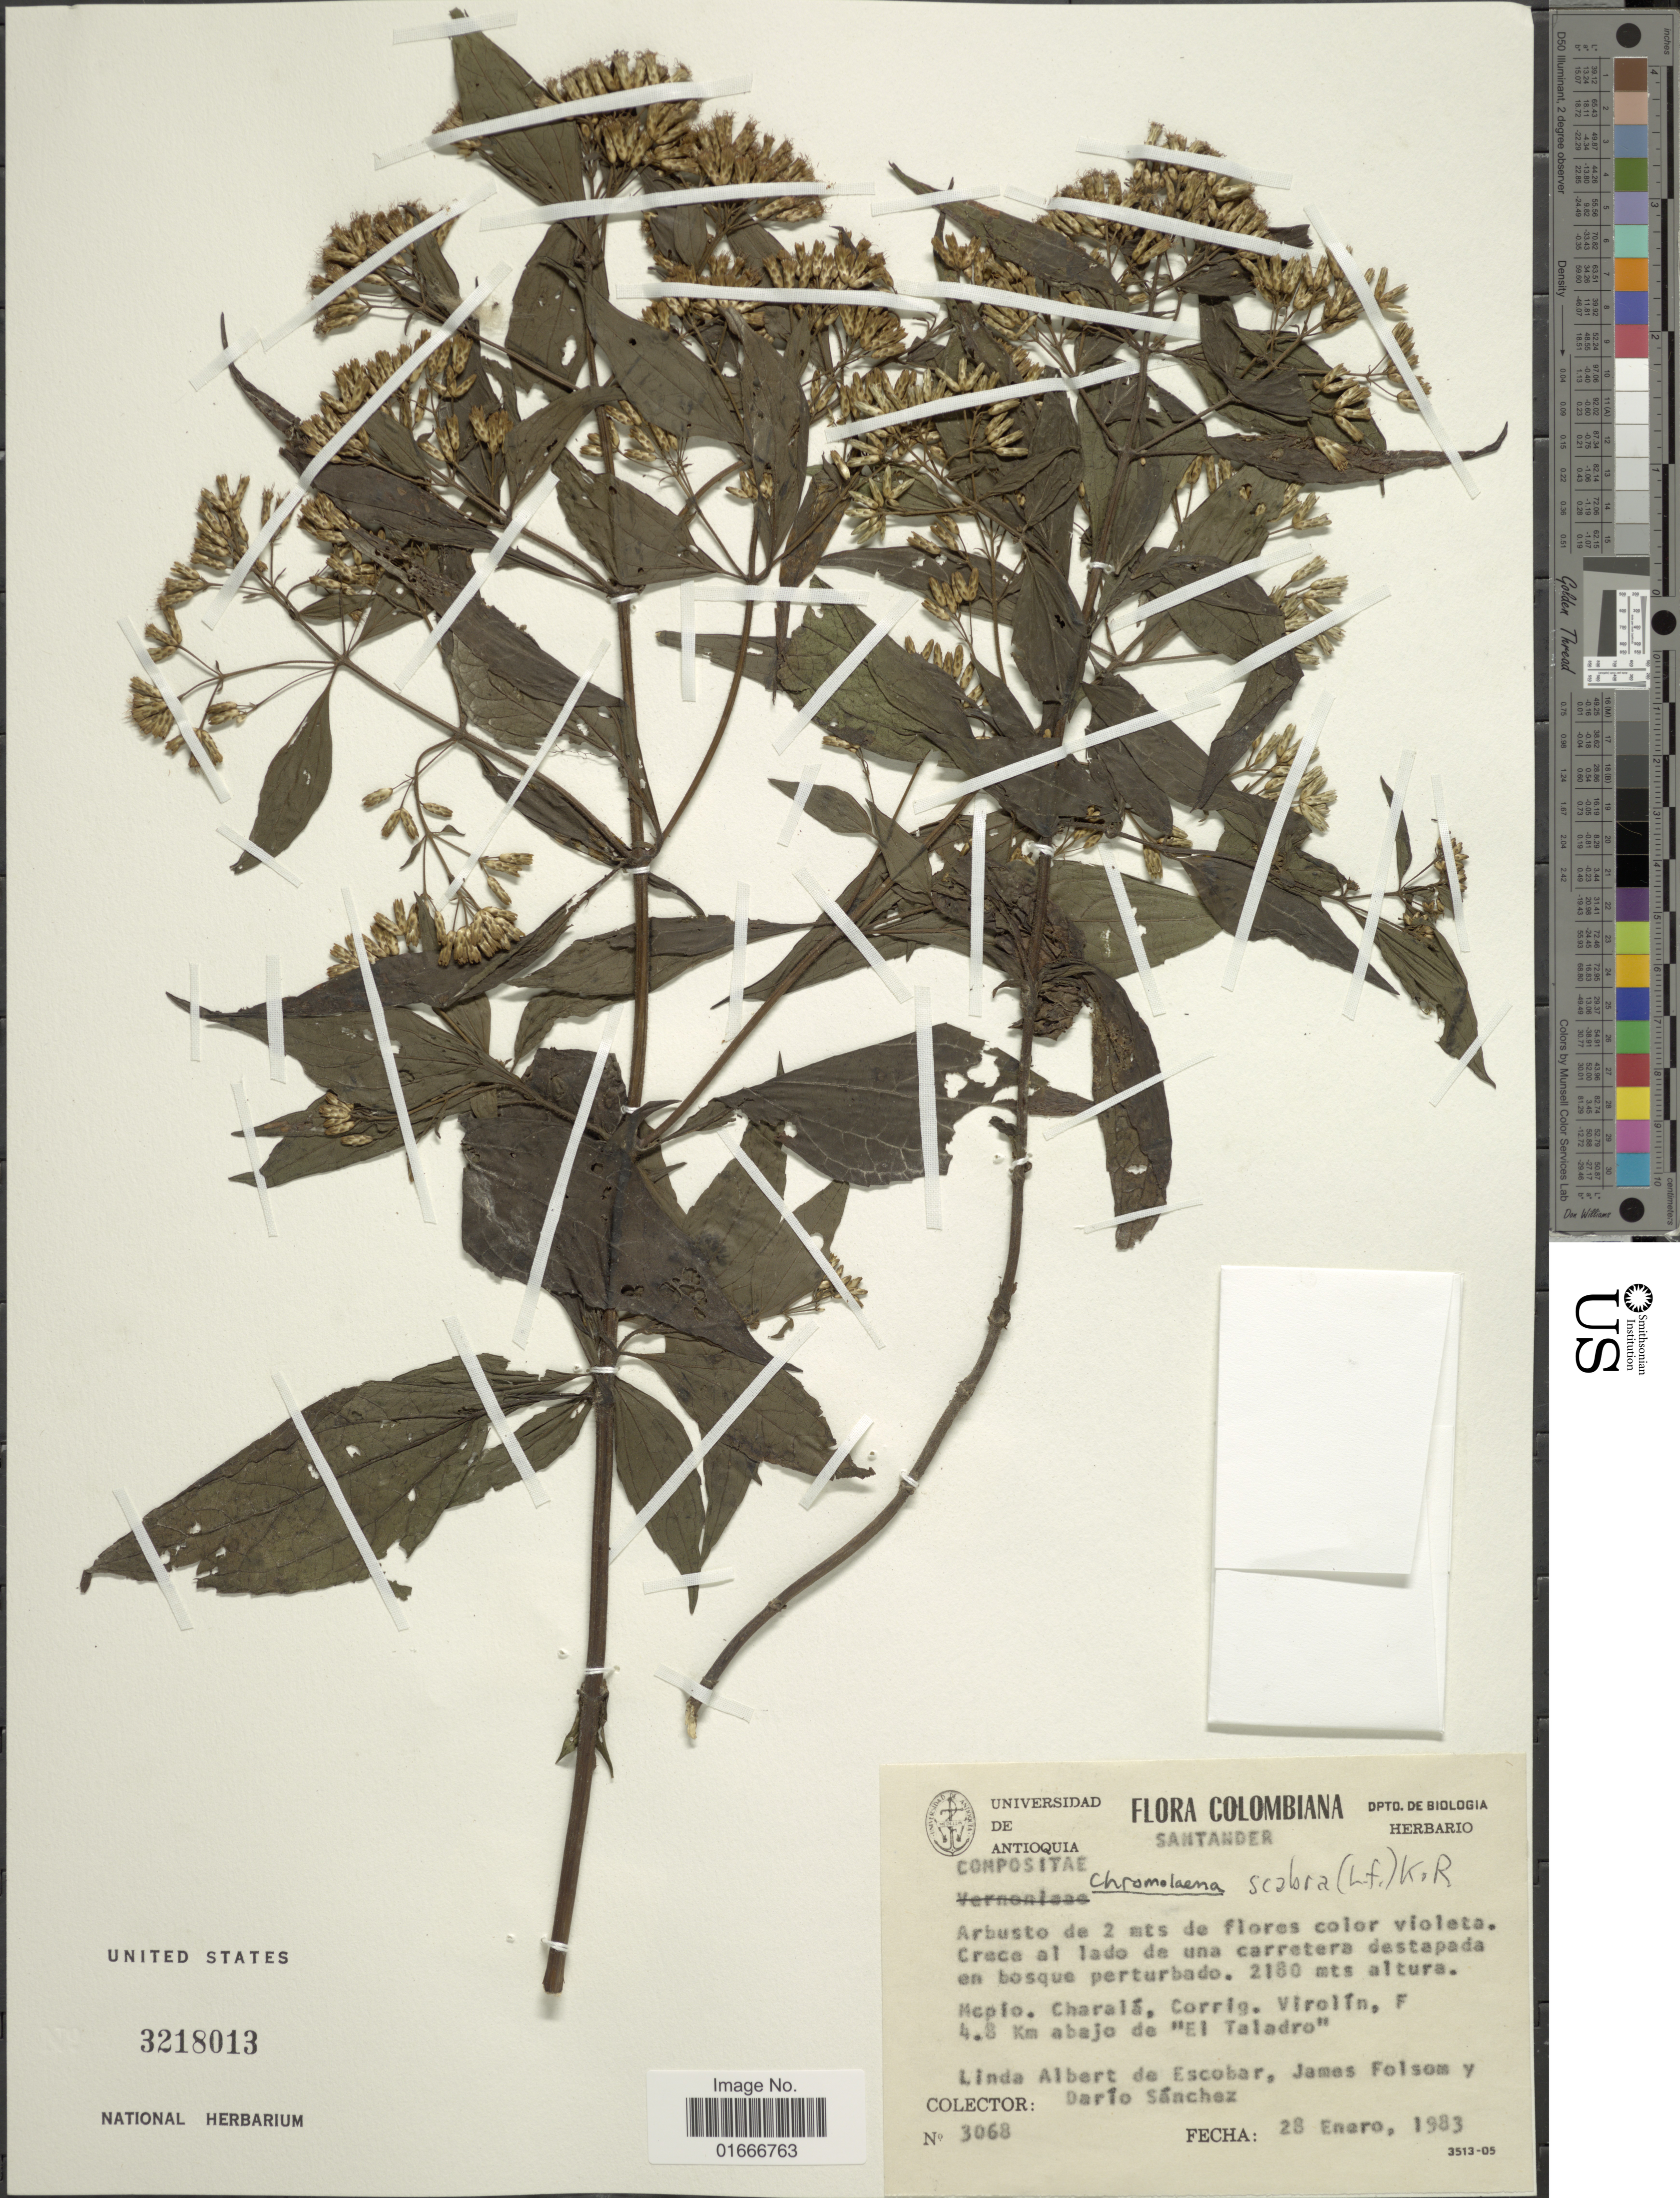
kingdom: Plantae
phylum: Tracheophyta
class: Magnoliopsida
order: Asterales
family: Asteraceae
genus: Chromolaena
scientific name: Chromolaena scabra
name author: (L. f.) R.M. King & H. Rob.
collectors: L. K. de Escobar, J. P. Folsom & D. Sánchez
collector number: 3068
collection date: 1983-01-28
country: Colombia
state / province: Santander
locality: Mcpio. Charala, Corrig. Virolin, F 4.8 km abajo de El Taladro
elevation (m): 2180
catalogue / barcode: US 3218013